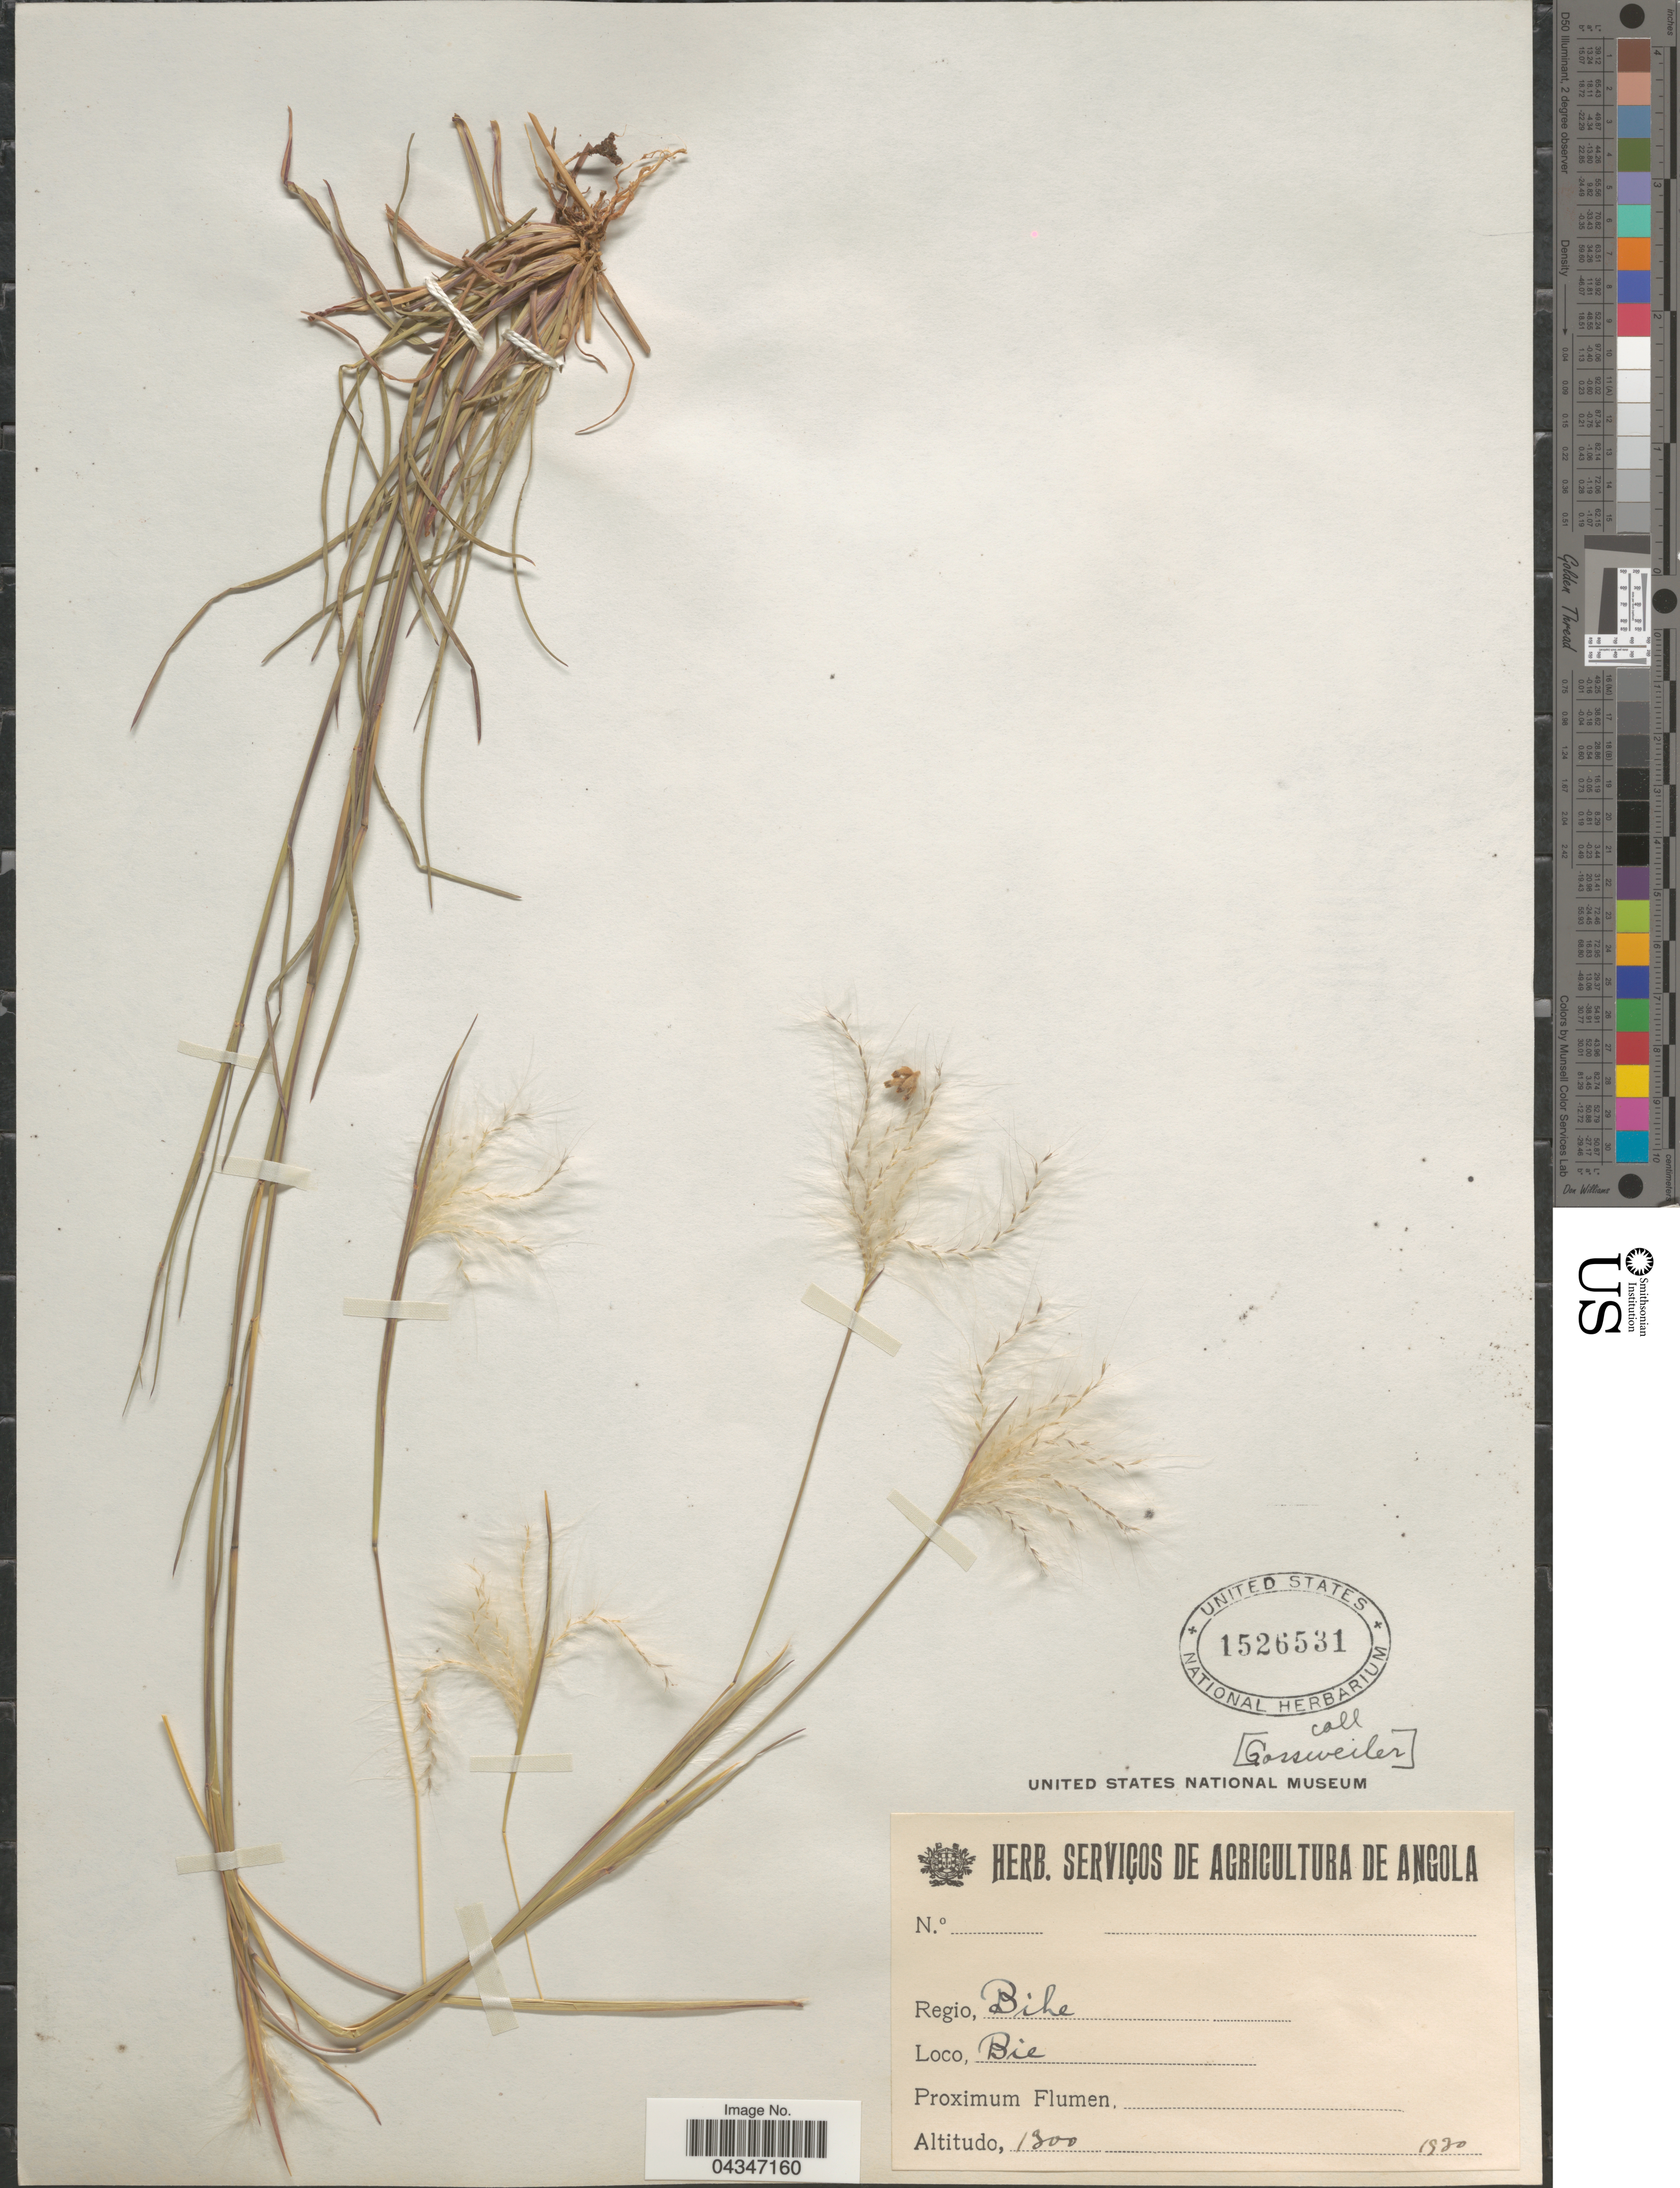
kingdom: Plantae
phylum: Tracheophyta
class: Liliopsida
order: Poales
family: Poaceae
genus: Andropogon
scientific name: Andropogon eucomus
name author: Nees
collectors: -. Gossweiler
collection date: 1930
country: Angola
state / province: Bie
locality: Regio, Bihe. Bie.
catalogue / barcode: US 1526531